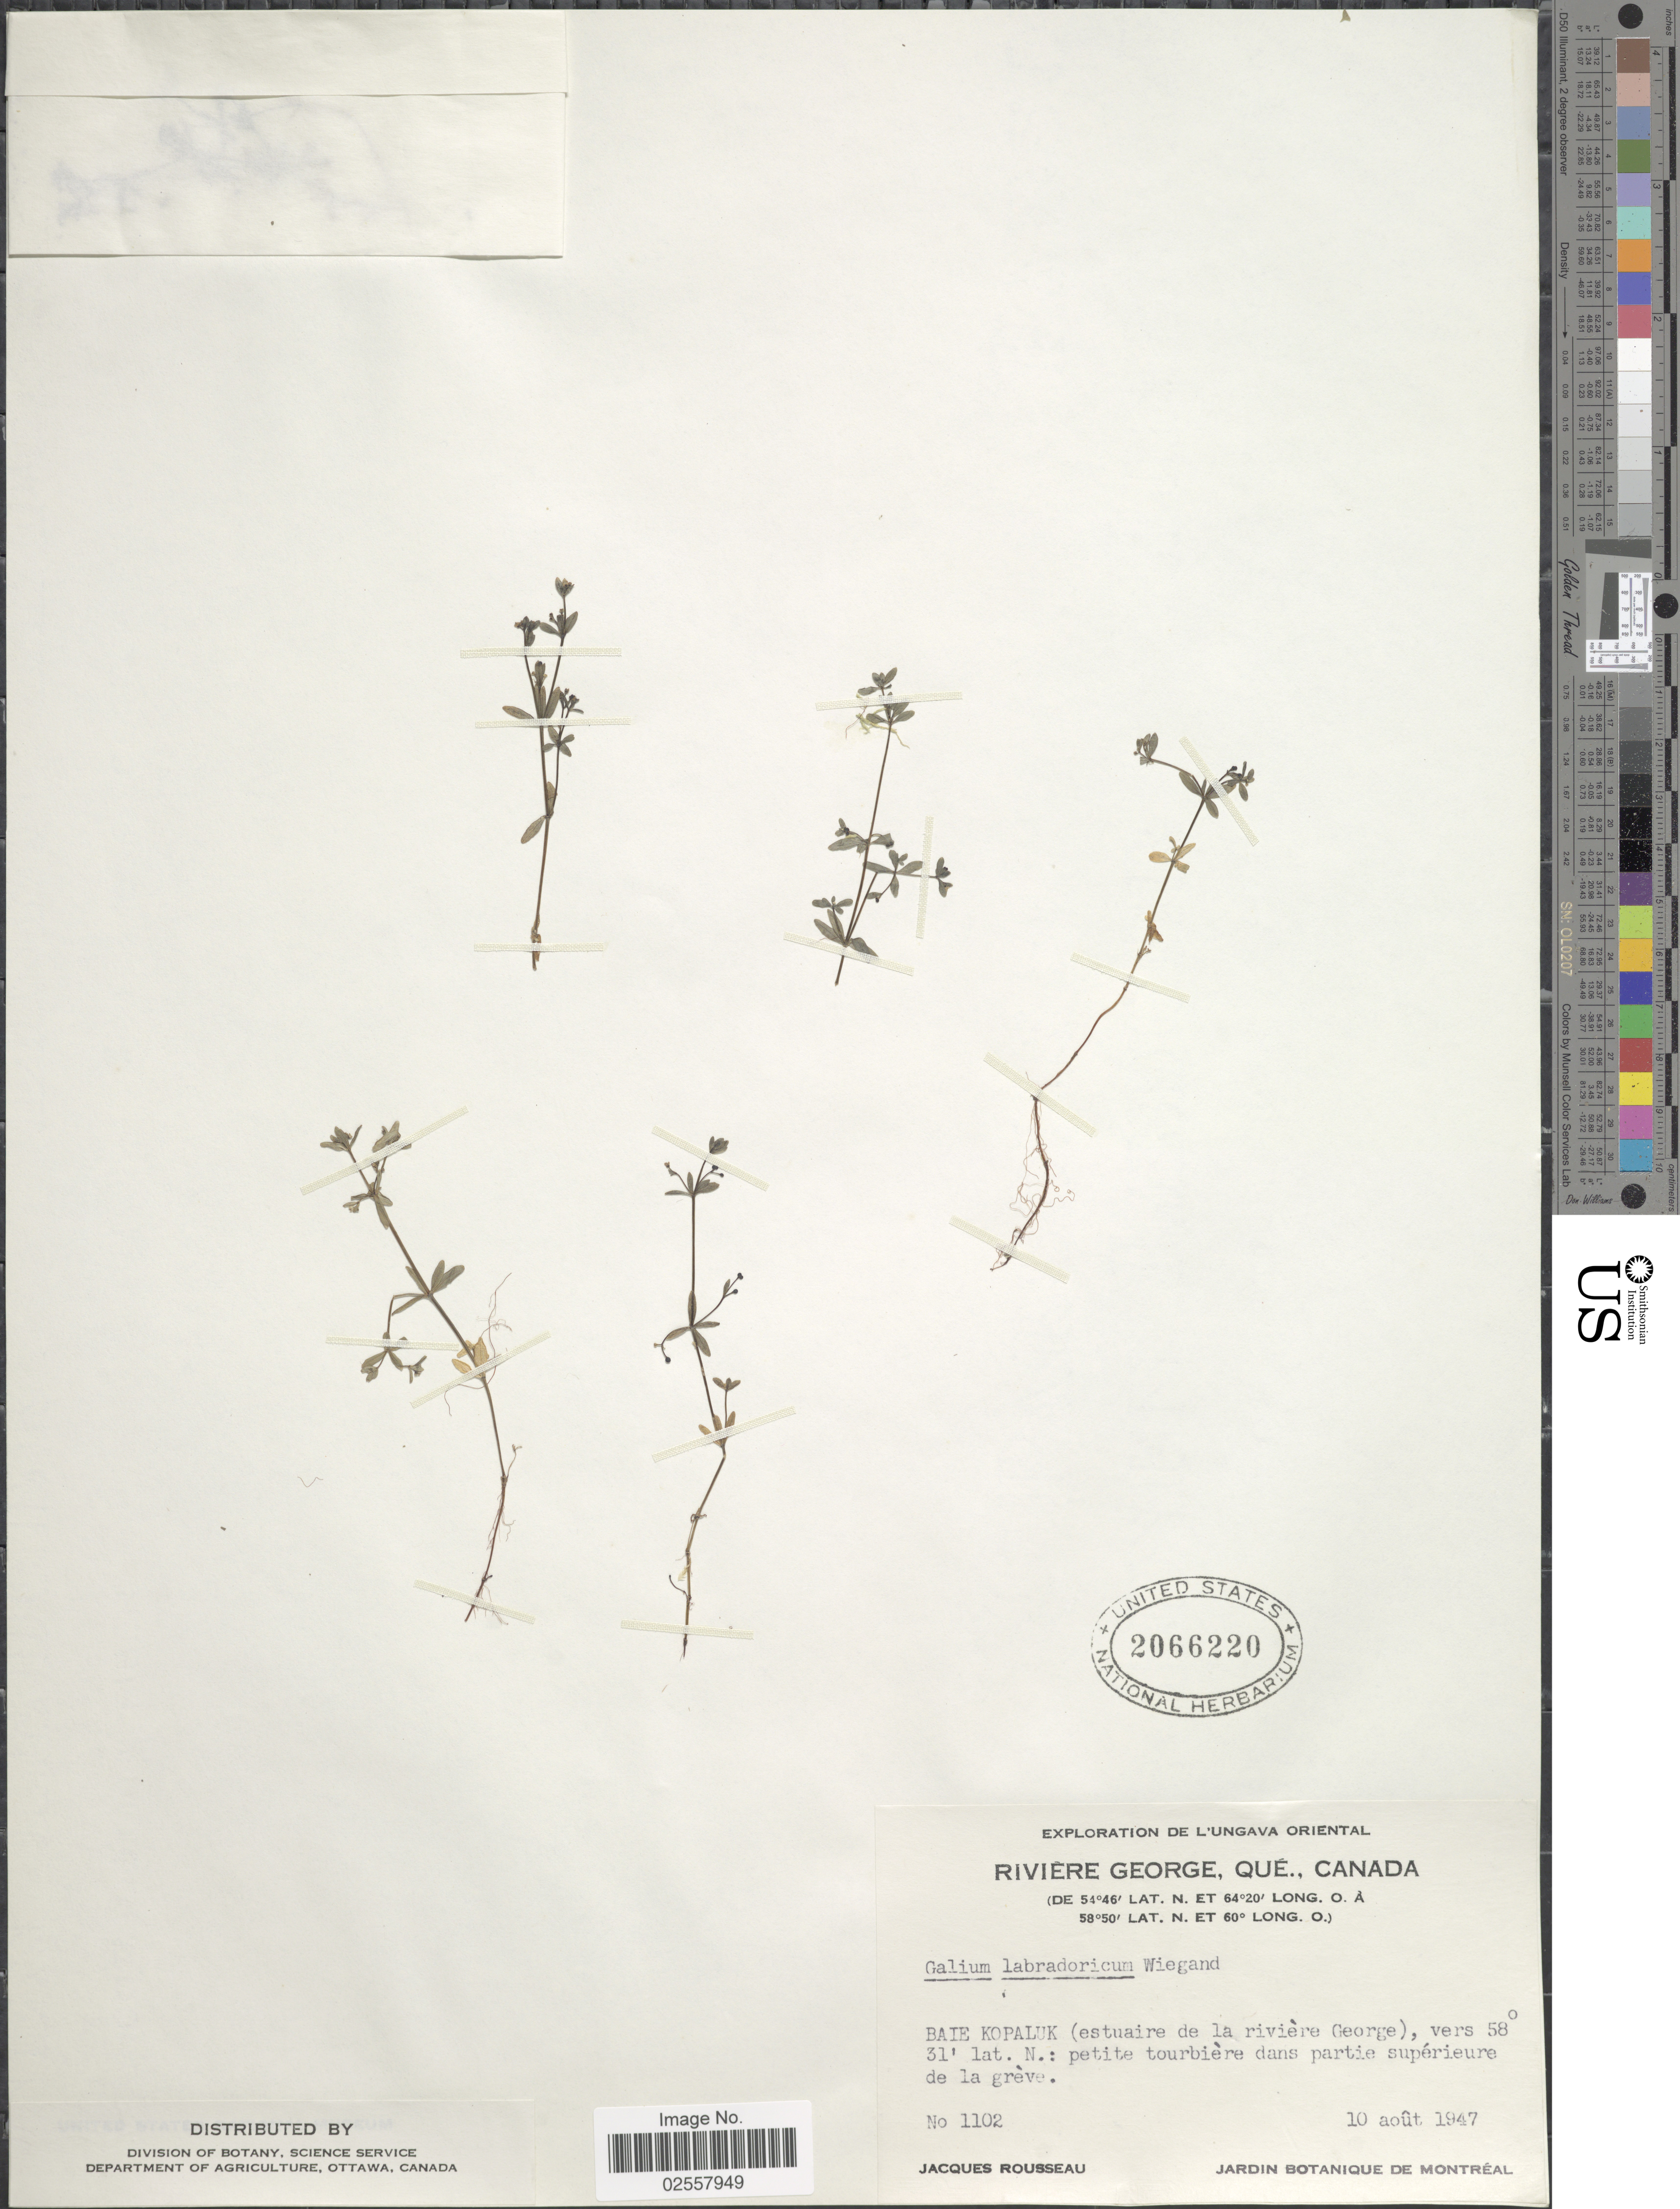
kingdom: Plantae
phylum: Tracheophyta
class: Magnoliopsida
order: Gentianales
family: Rubiaceae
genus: Galium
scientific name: Galium labradoricum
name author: (Wiegand) Wiegand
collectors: J. Rousseau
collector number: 1102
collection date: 1947-08-10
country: Canada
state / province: Quebec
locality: Riviere George, Que., Baie Kapaluk (estuaire de la riviere George), petite tourbiere dans partie superieure de la greve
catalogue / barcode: US 2066220